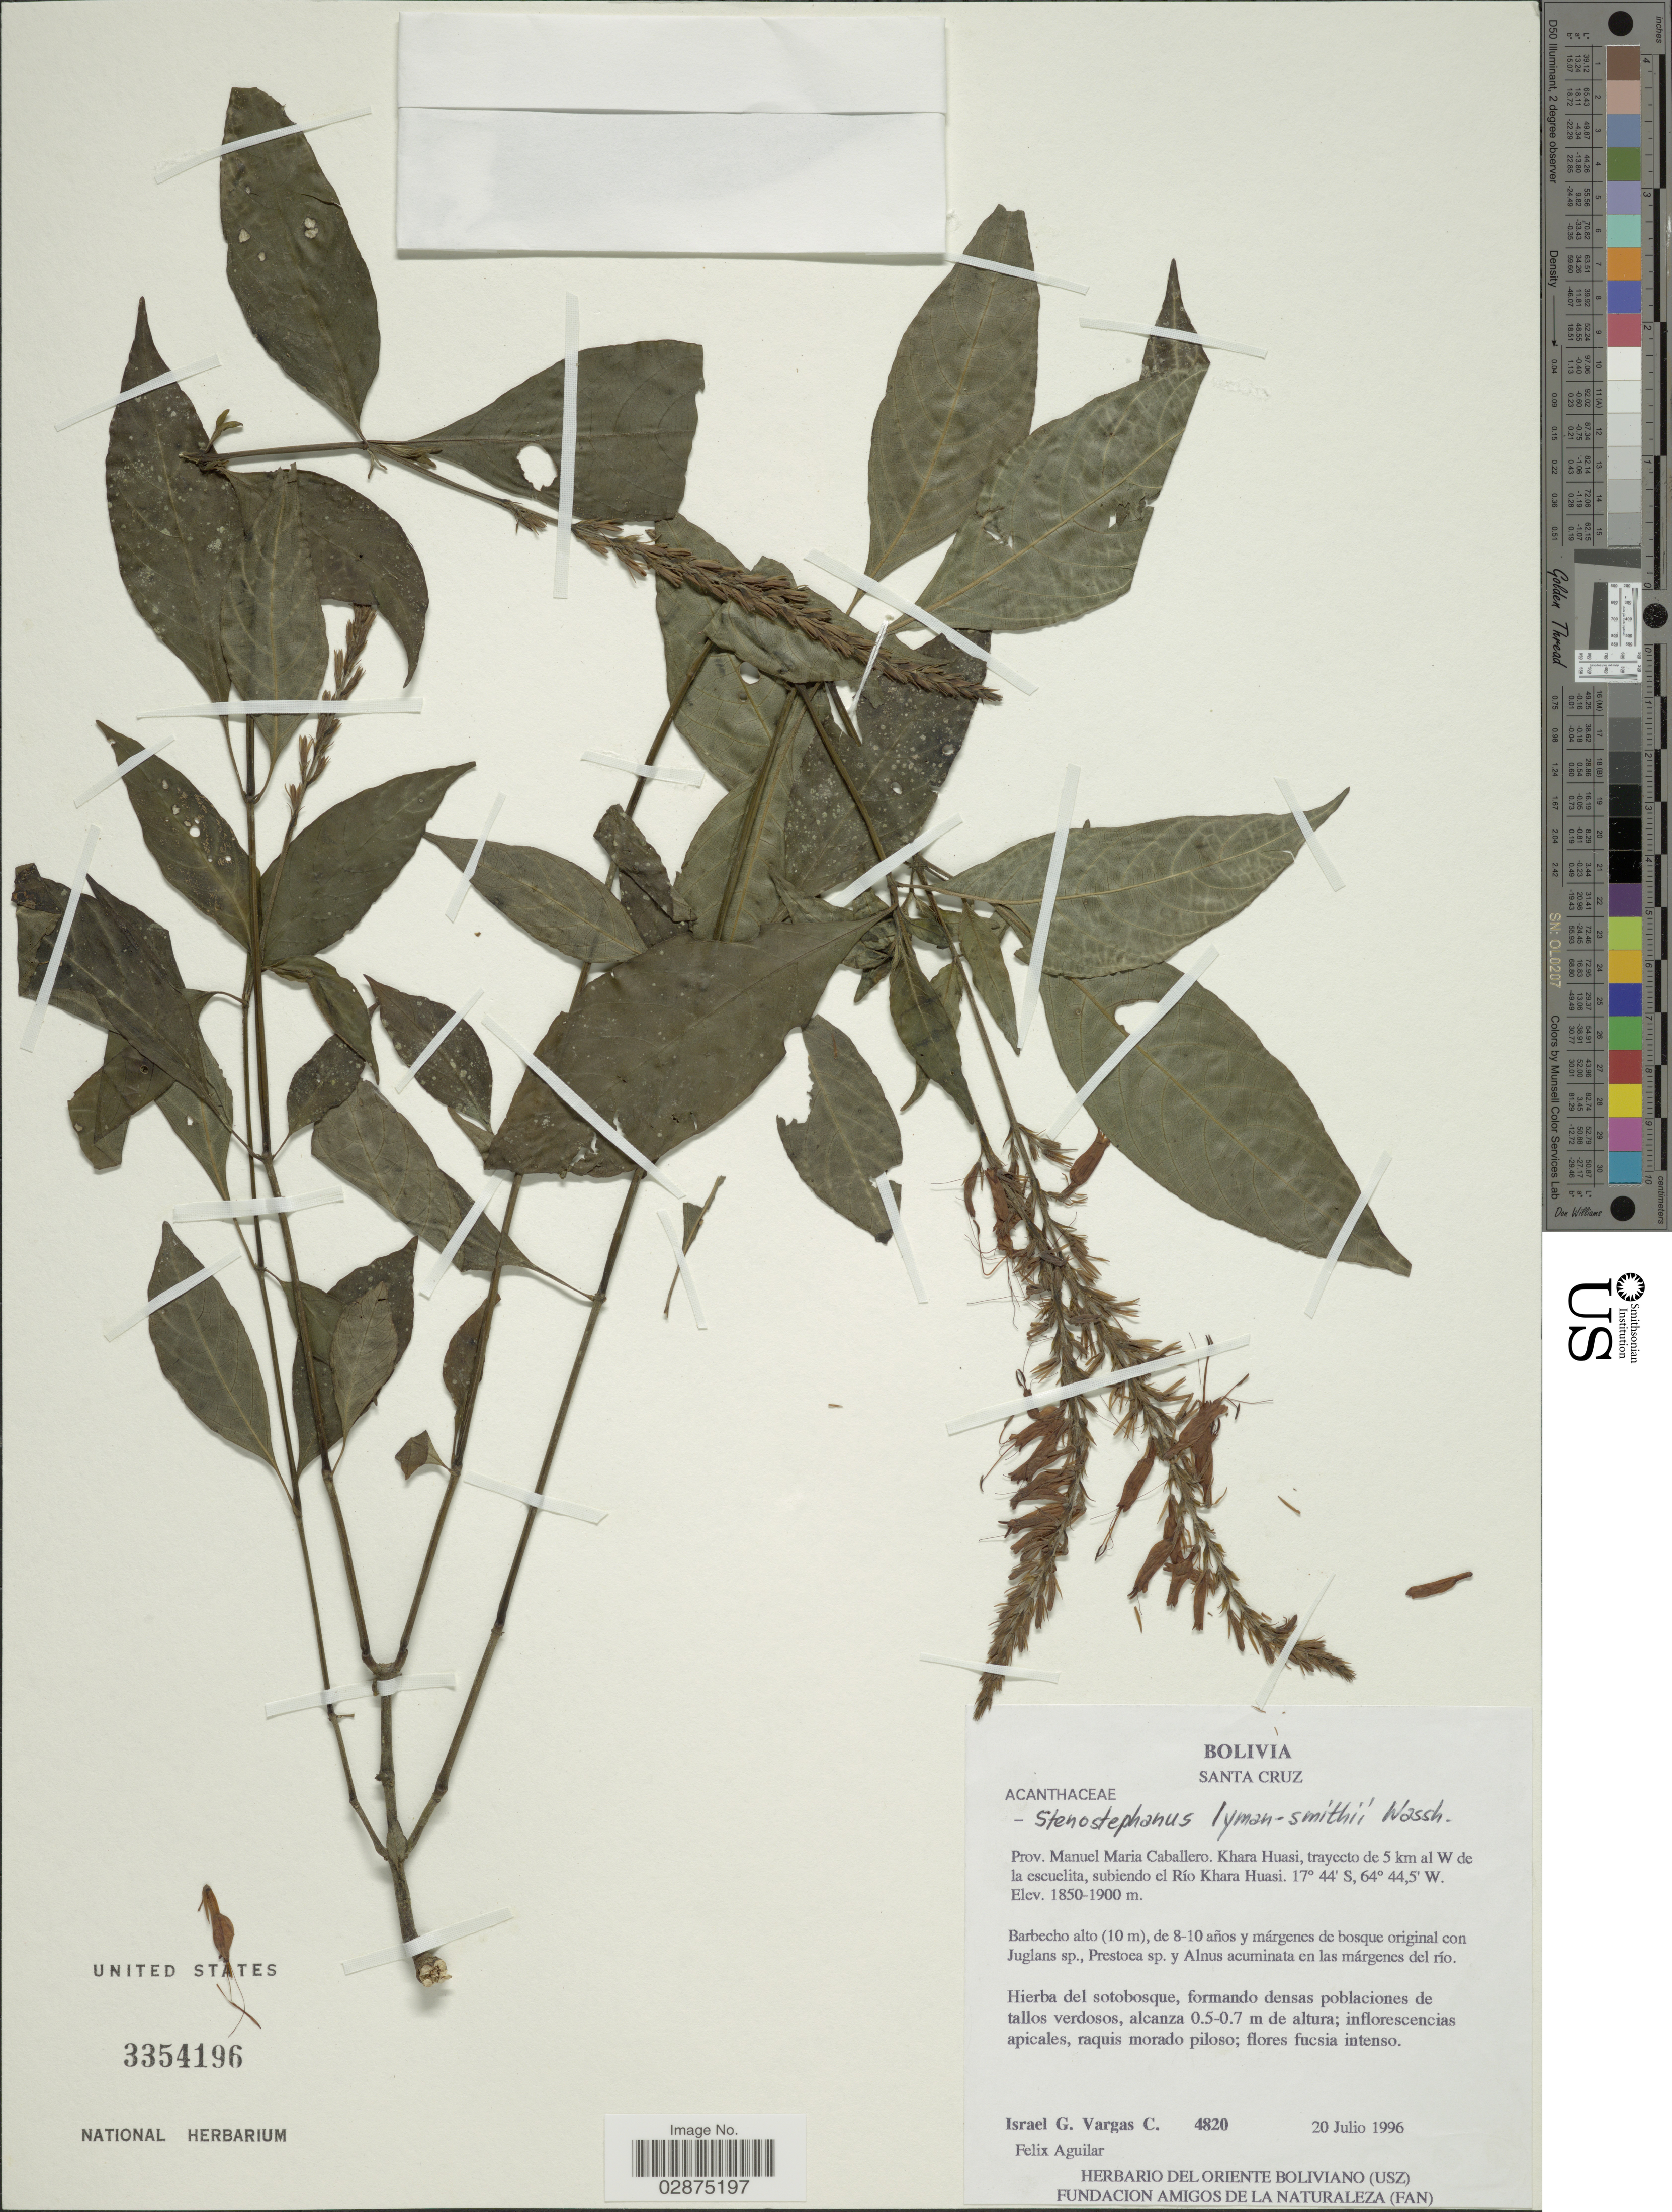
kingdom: Plantae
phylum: Tracheophyta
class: Magnoliopsida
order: Lamiales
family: Acanthaceae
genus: Stenostephanus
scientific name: Stenostephanus lyman-smithii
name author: Wassh.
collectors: I. Vargas C. & F. Aguilar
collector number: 4820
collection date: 1996-07-20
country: Bolivia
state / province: Santa Cruz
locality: Prov. Manuel Maria Caballero. Khara Huasi, trayecto de 5 km al W de la escualita, subiendo el Río Khara Huasi.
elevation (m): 1850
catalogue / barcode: US 3354196